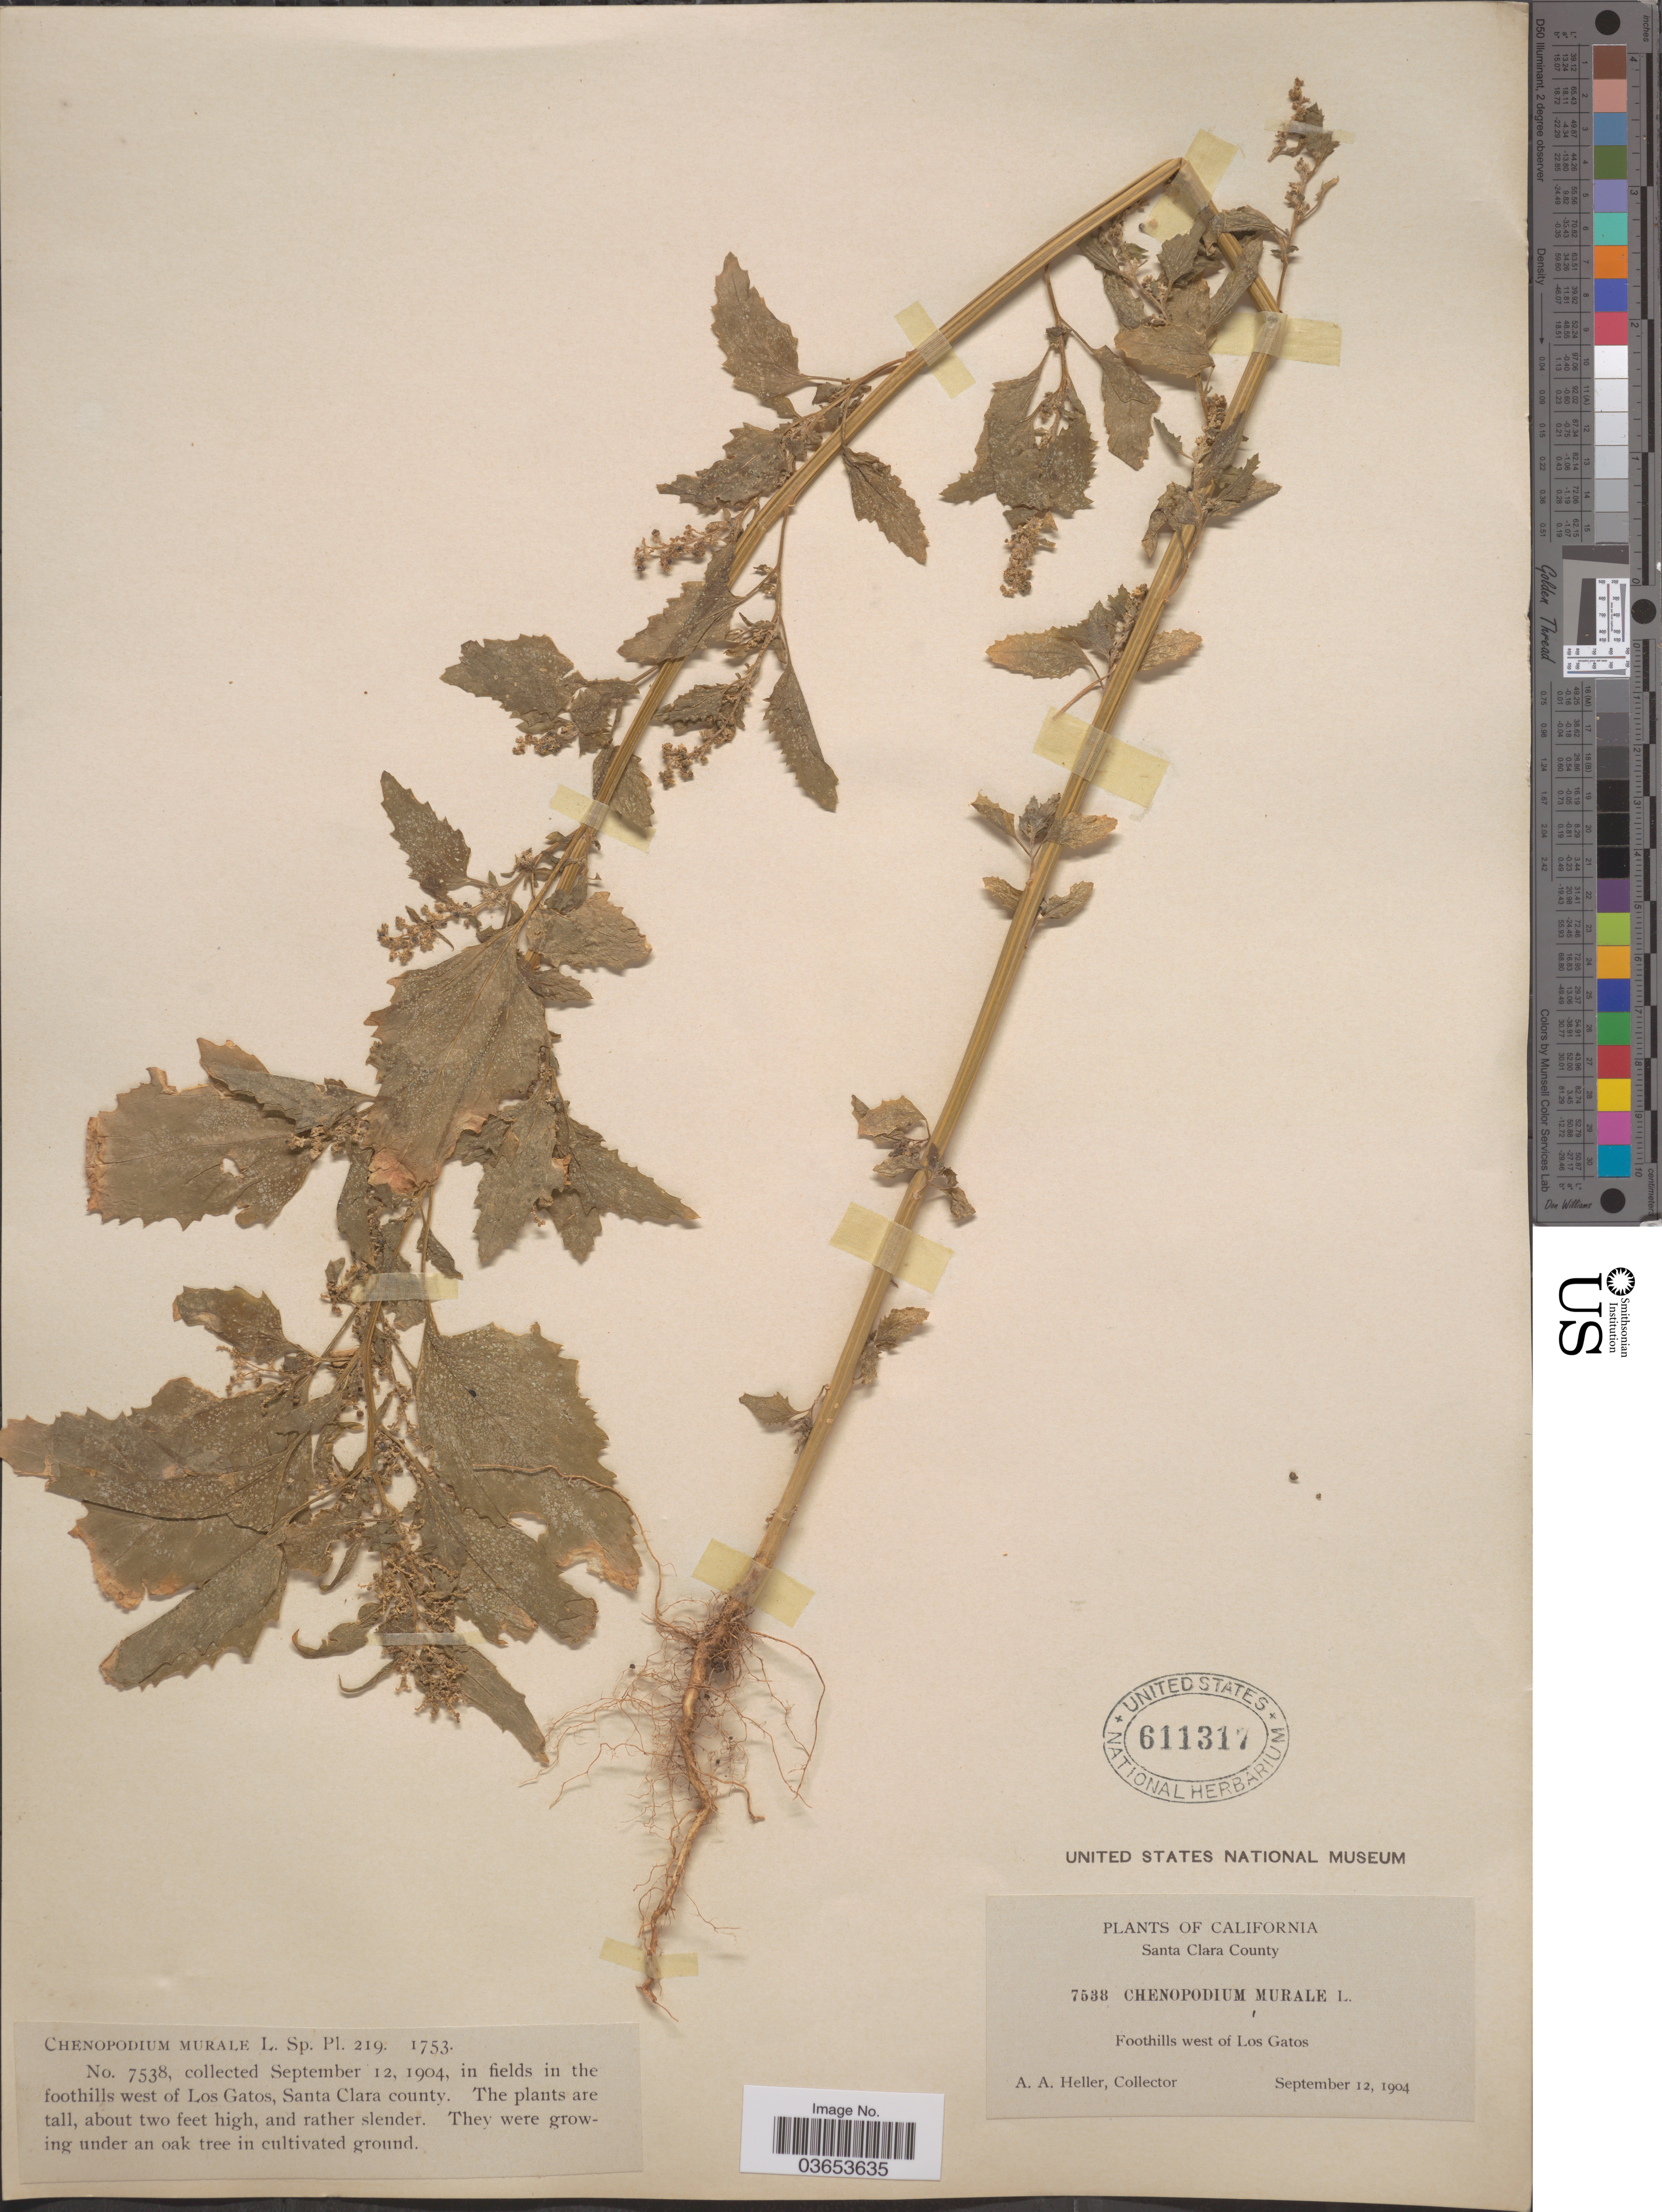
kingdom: Plantae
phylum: Tracheophyta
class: Magnoliopsida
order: Caryophyllales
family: Amaranthaceae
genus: Chenopodium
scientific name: Chenopodium murale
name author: L.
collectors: A. A. Heller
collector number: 7538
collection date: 1904-09-12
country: United States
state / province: California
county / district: Santa Clara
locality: Santa Clara County. In the foothills west of Los Gatos, Santa Clara county.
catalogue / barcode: US 611317